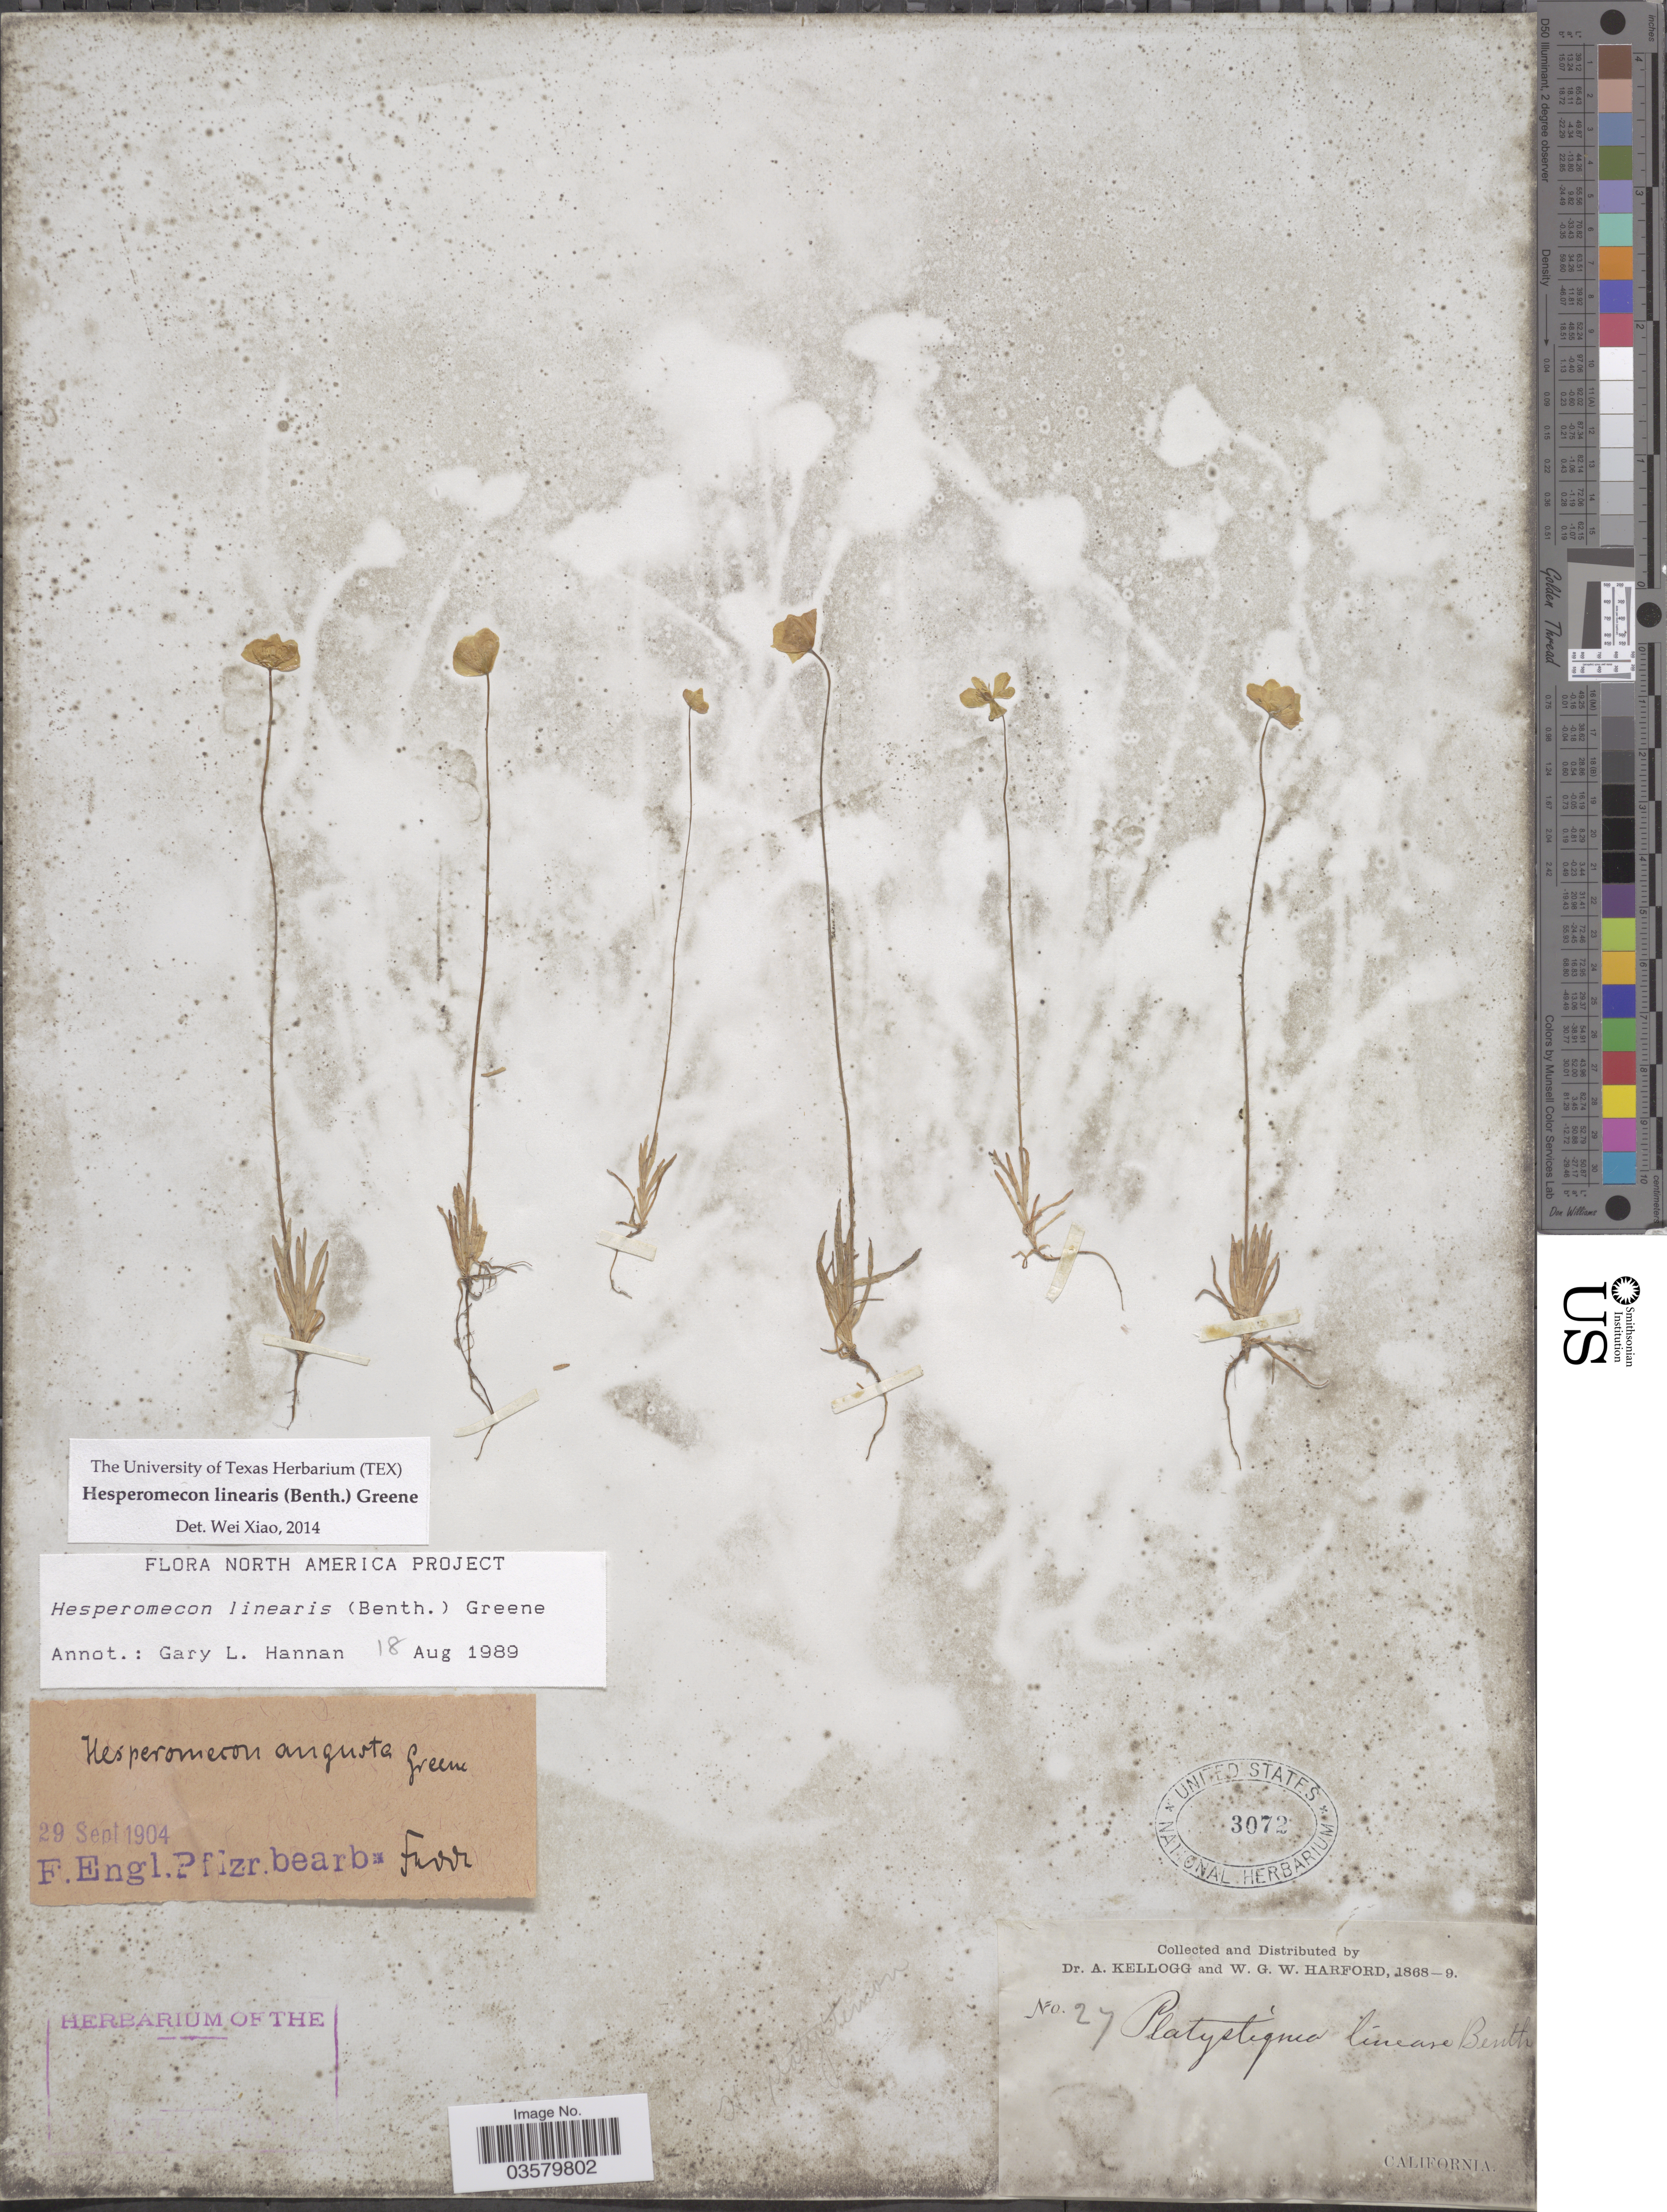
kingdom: Plantae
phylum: Tracheophyta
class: Magnoliopsida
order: Ranunculales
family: Papaveraceae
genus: Platystigma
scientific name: Platystigma lineare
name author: Benth.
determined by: Strong, M. T., (US), Smithsonian Institution - National Museum of Natural History (UNITED STATES)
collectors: A. Kellogg & W. G. W. Harford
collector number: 27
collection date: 1868/1869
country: United States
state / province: California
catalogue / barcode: US 3072